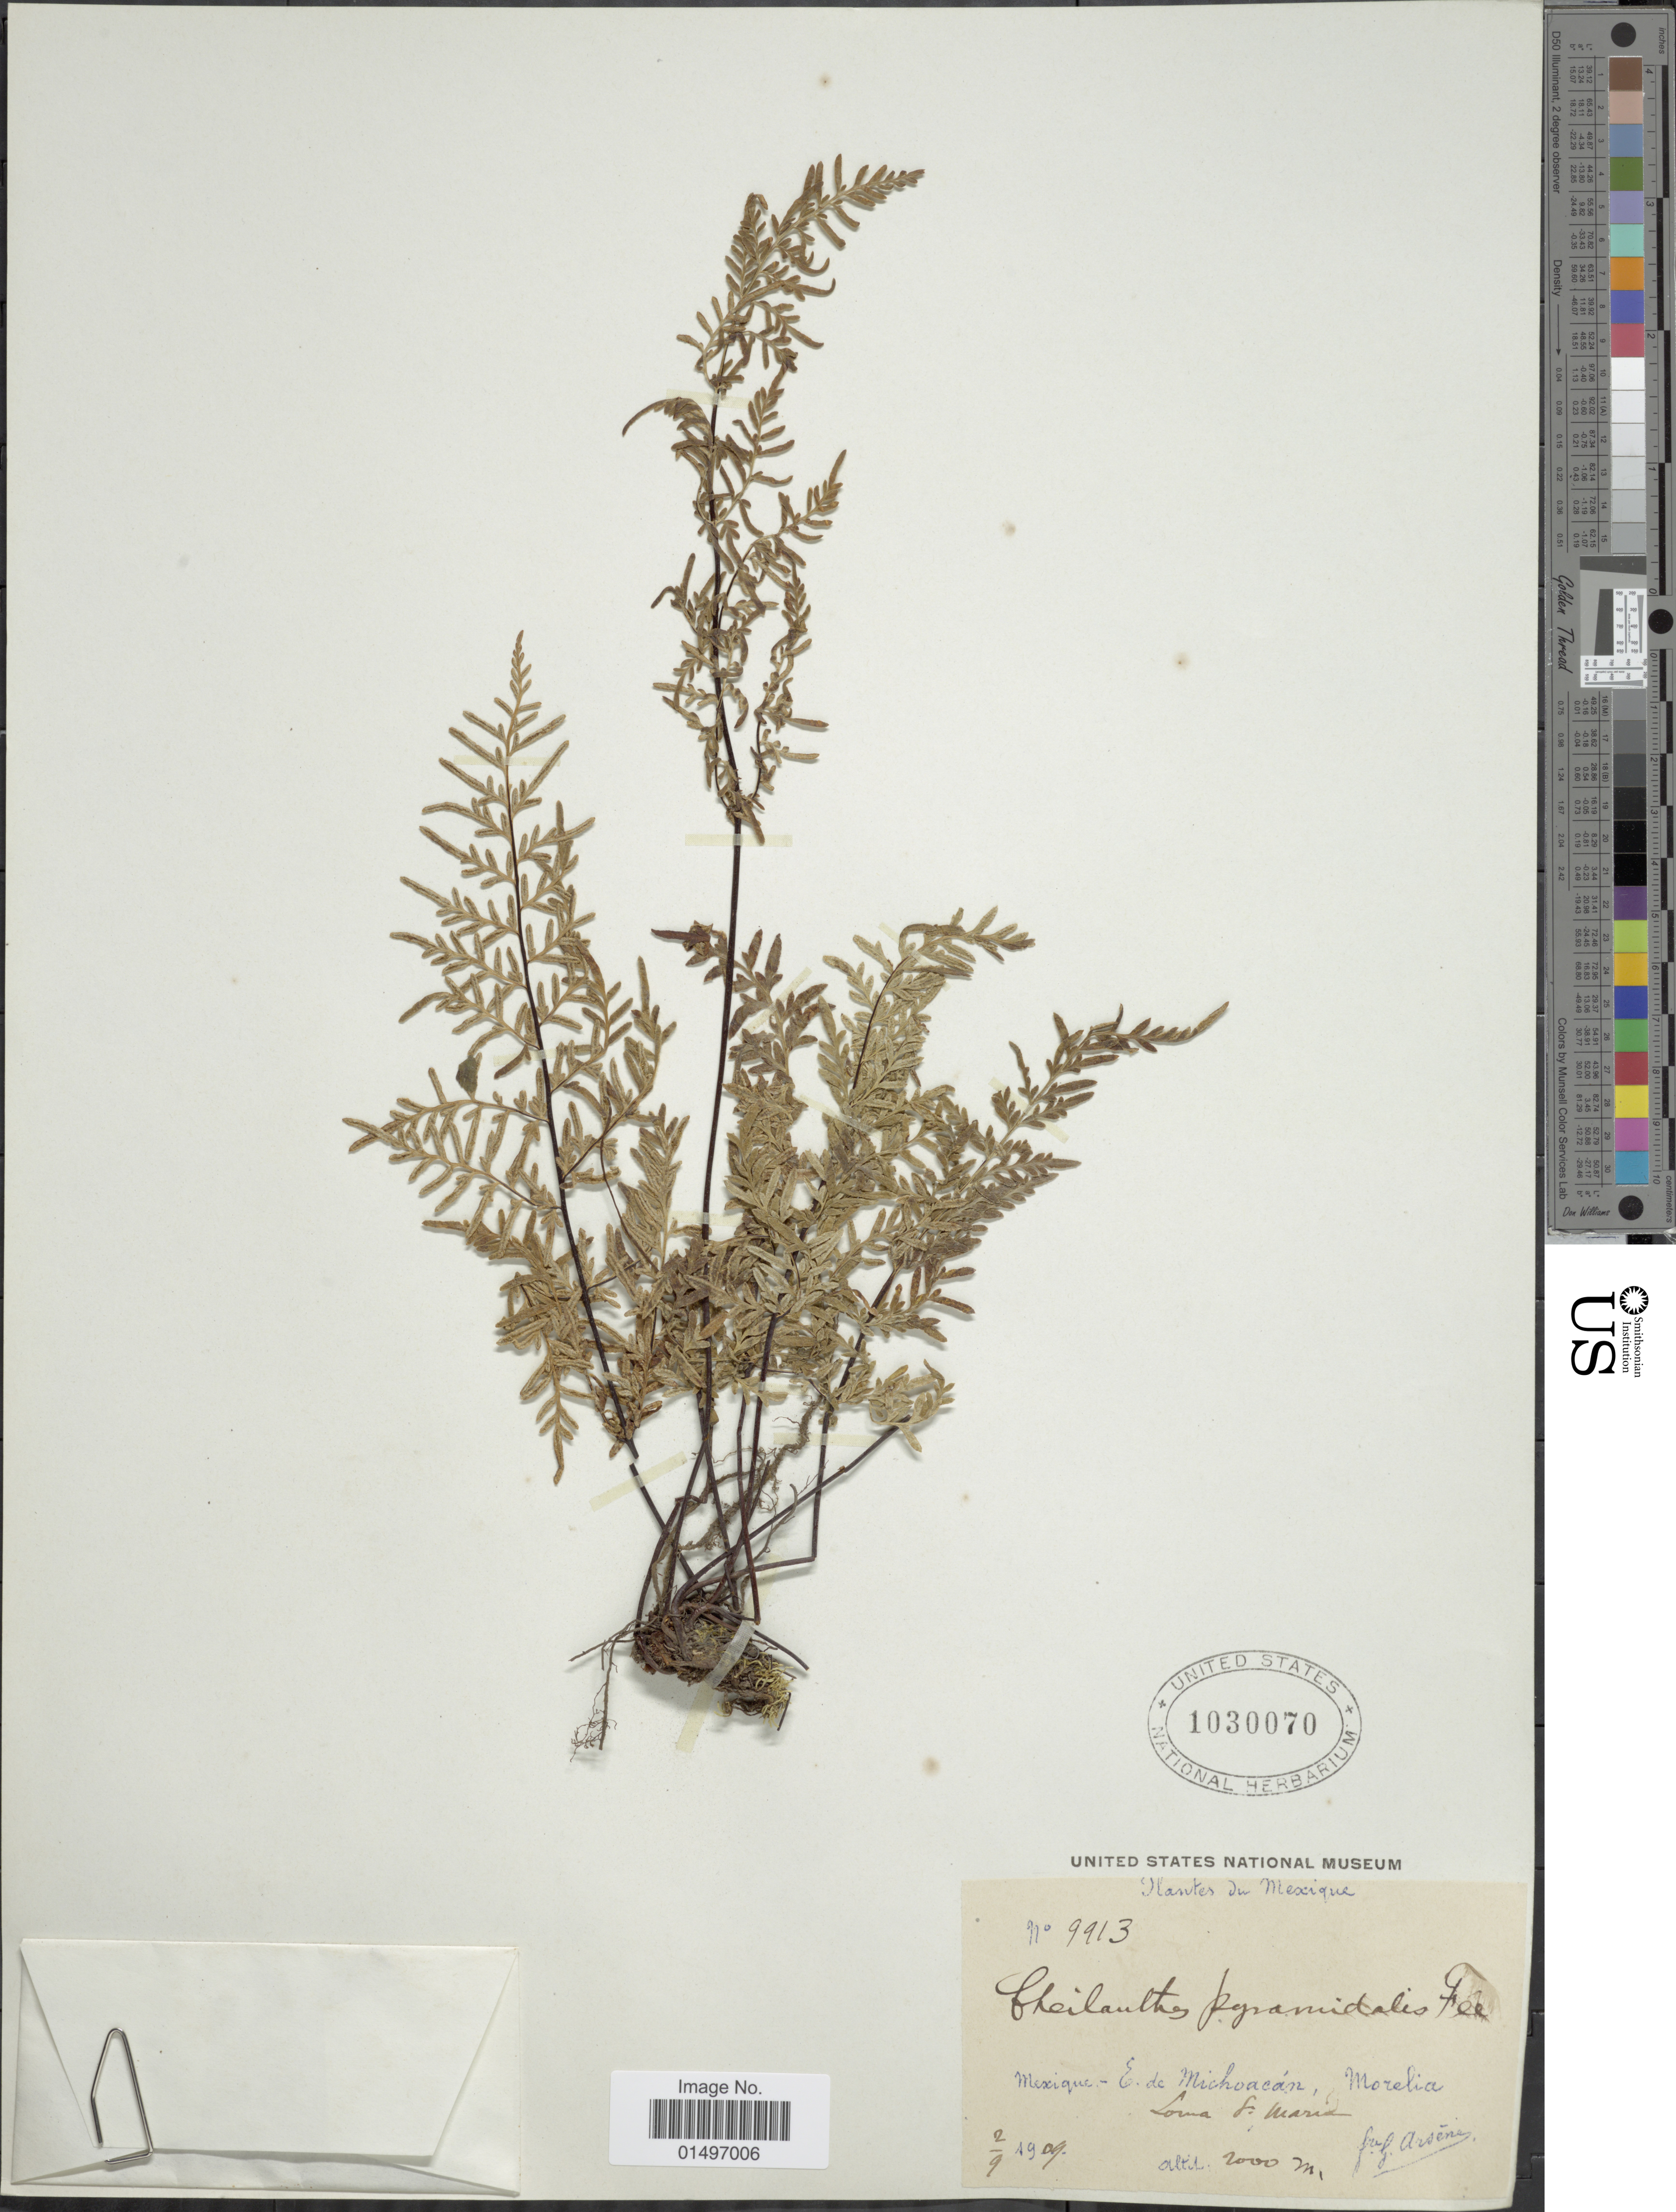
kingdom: Plantae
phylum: Tracheophyta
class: Polypodiopsida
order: Polypodiales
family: Pteridaceae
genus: Gaga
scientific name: Gaga hirsuta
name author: (Link) Fay W. Li & Windham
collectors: Bro. G. Arsène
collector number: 9913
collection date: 1909-09-02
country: Mexico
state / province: Michoacán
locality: Mexique, E. de Michoacan, Morelia, Loma S. Maria.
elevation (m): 2000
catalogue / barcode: US 1030070